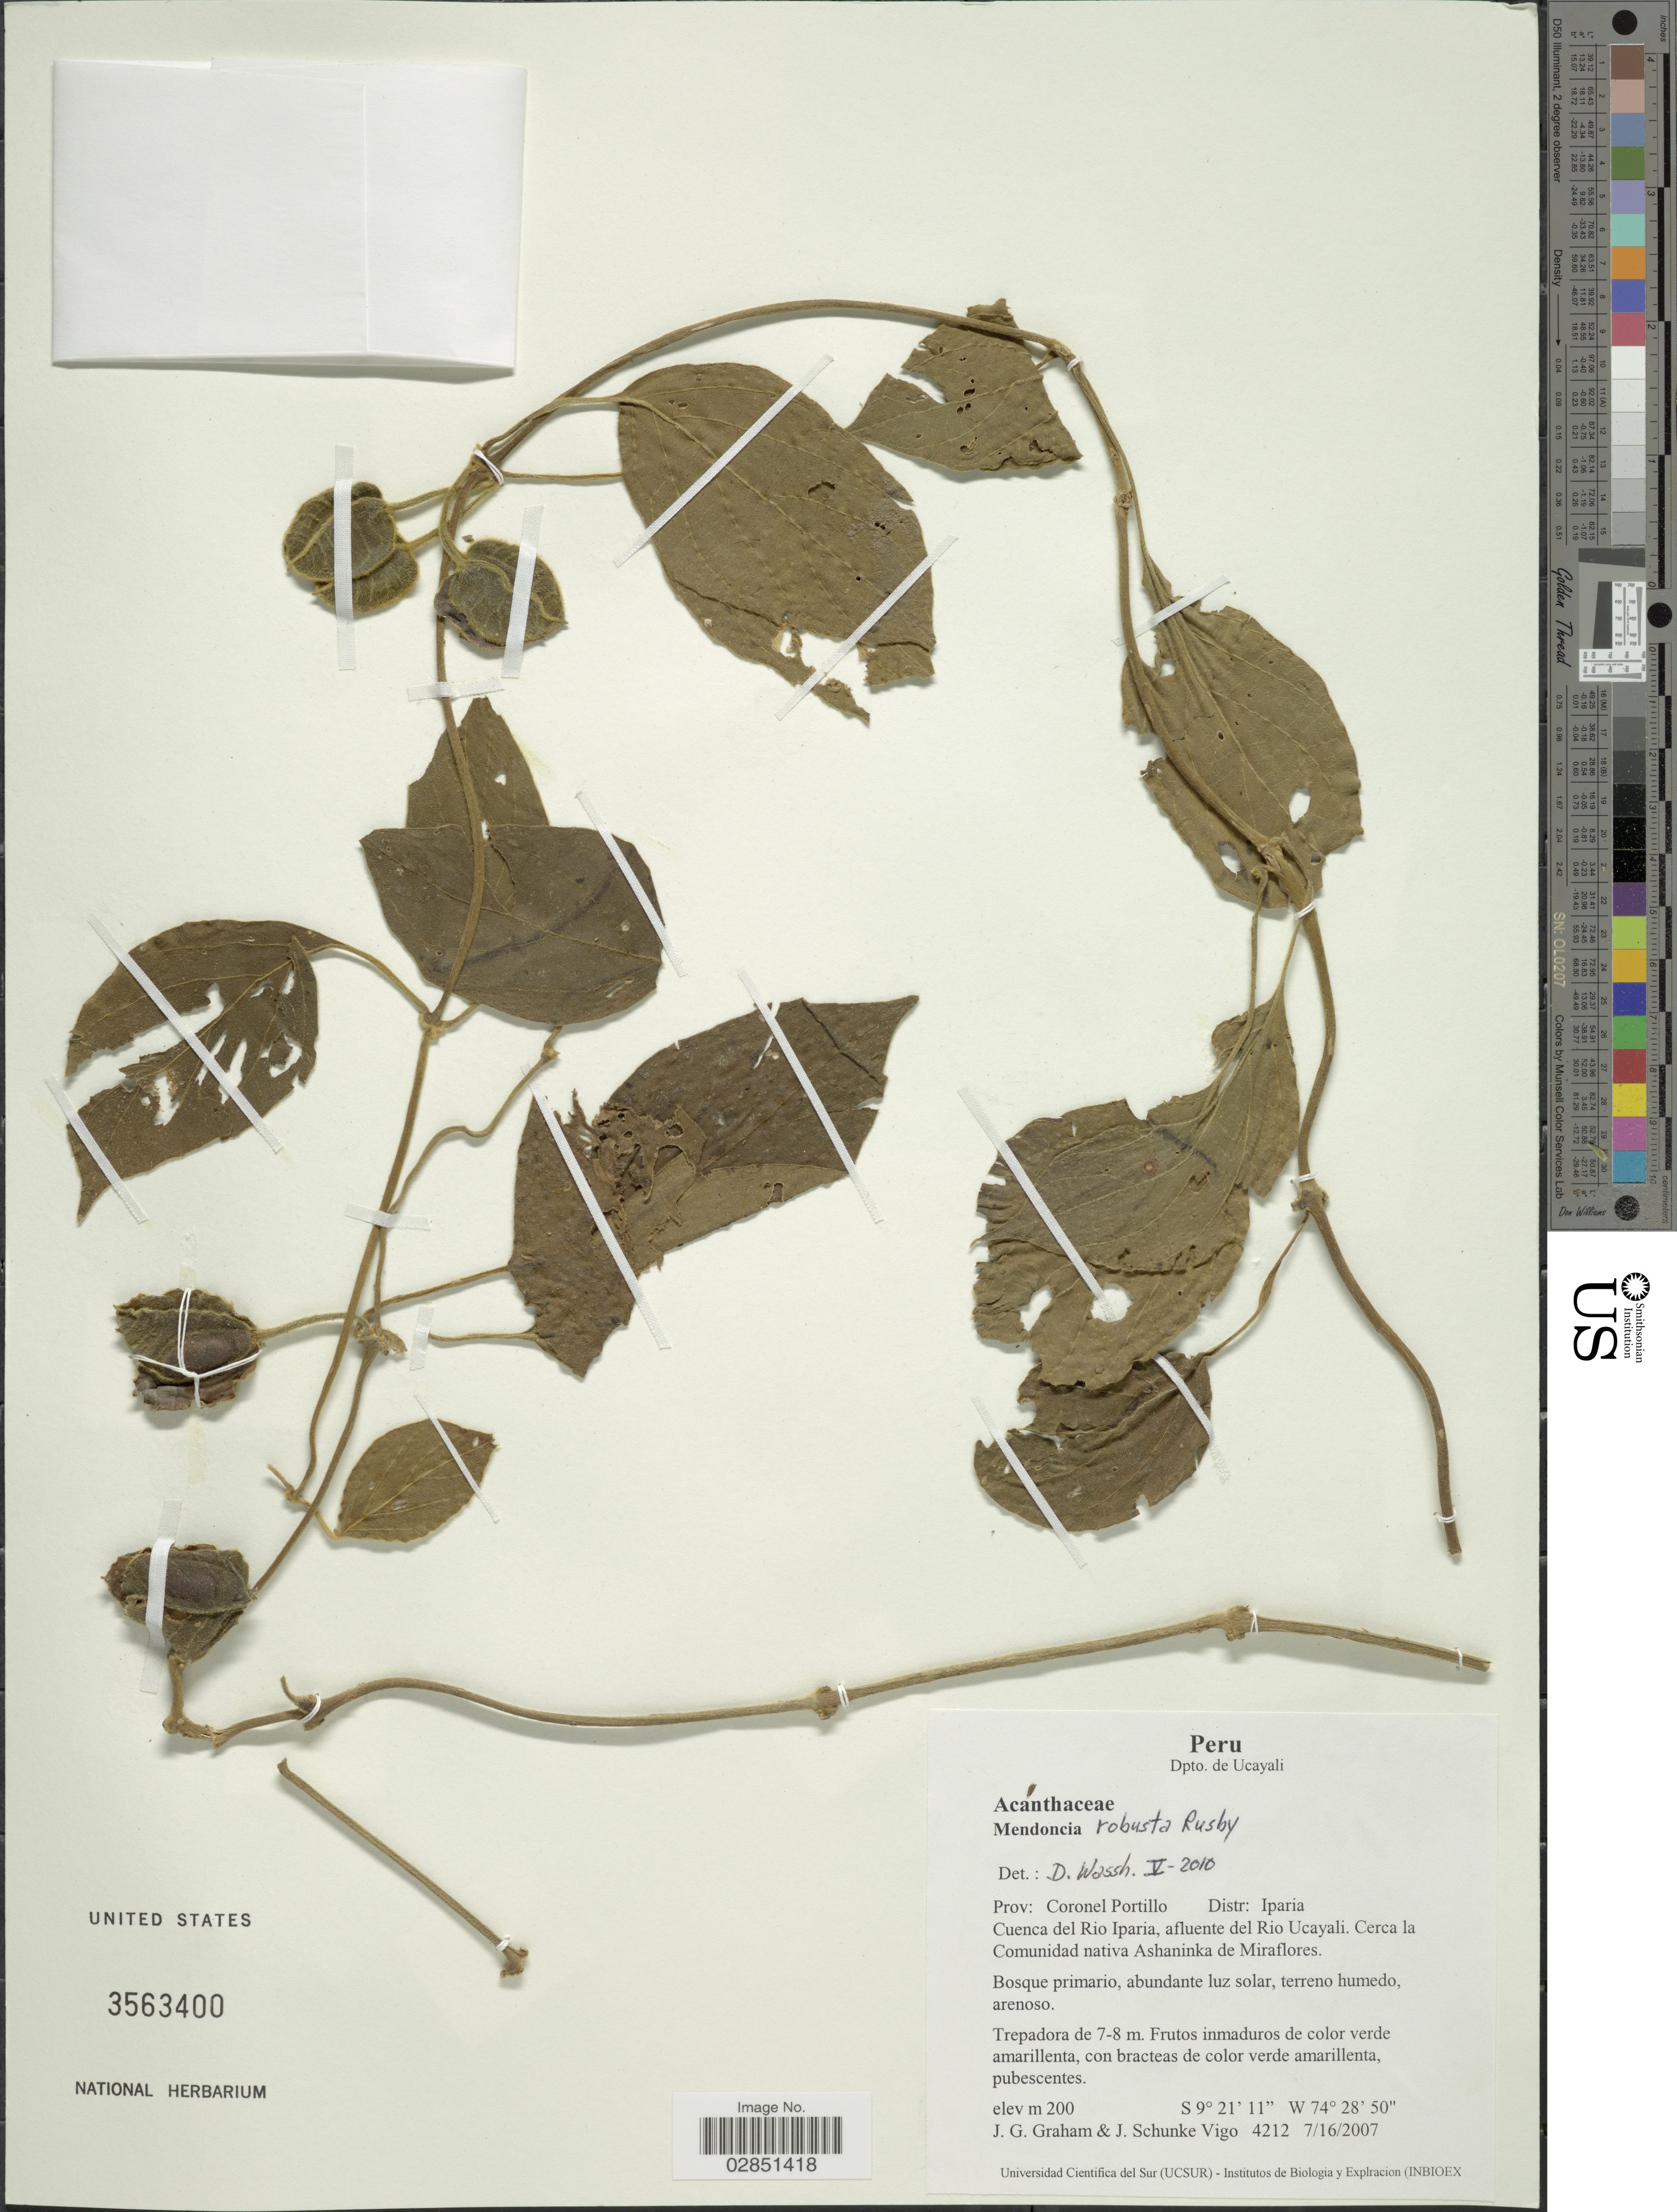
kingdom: Plantae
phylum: Tracheophyta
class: Magnoliopsida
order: Lamiales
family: Acanthaceae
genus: Mendoncia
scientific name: Mendoncia robusta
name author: Rusby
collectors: J. Graham & J. Schunke Vigo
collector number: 4212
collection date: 2007-07-16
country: Peru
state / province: Ucayali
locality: Dpto. de Ucayali. Prov.: Coronel Portillo, Distr.: Iparia. Cuenca del Rio Iparia, afluente del Rio Ucayali. Cerca la Comunidad nativa Ashaninka de Miraflores.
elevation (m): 200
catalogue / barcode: US 3563400